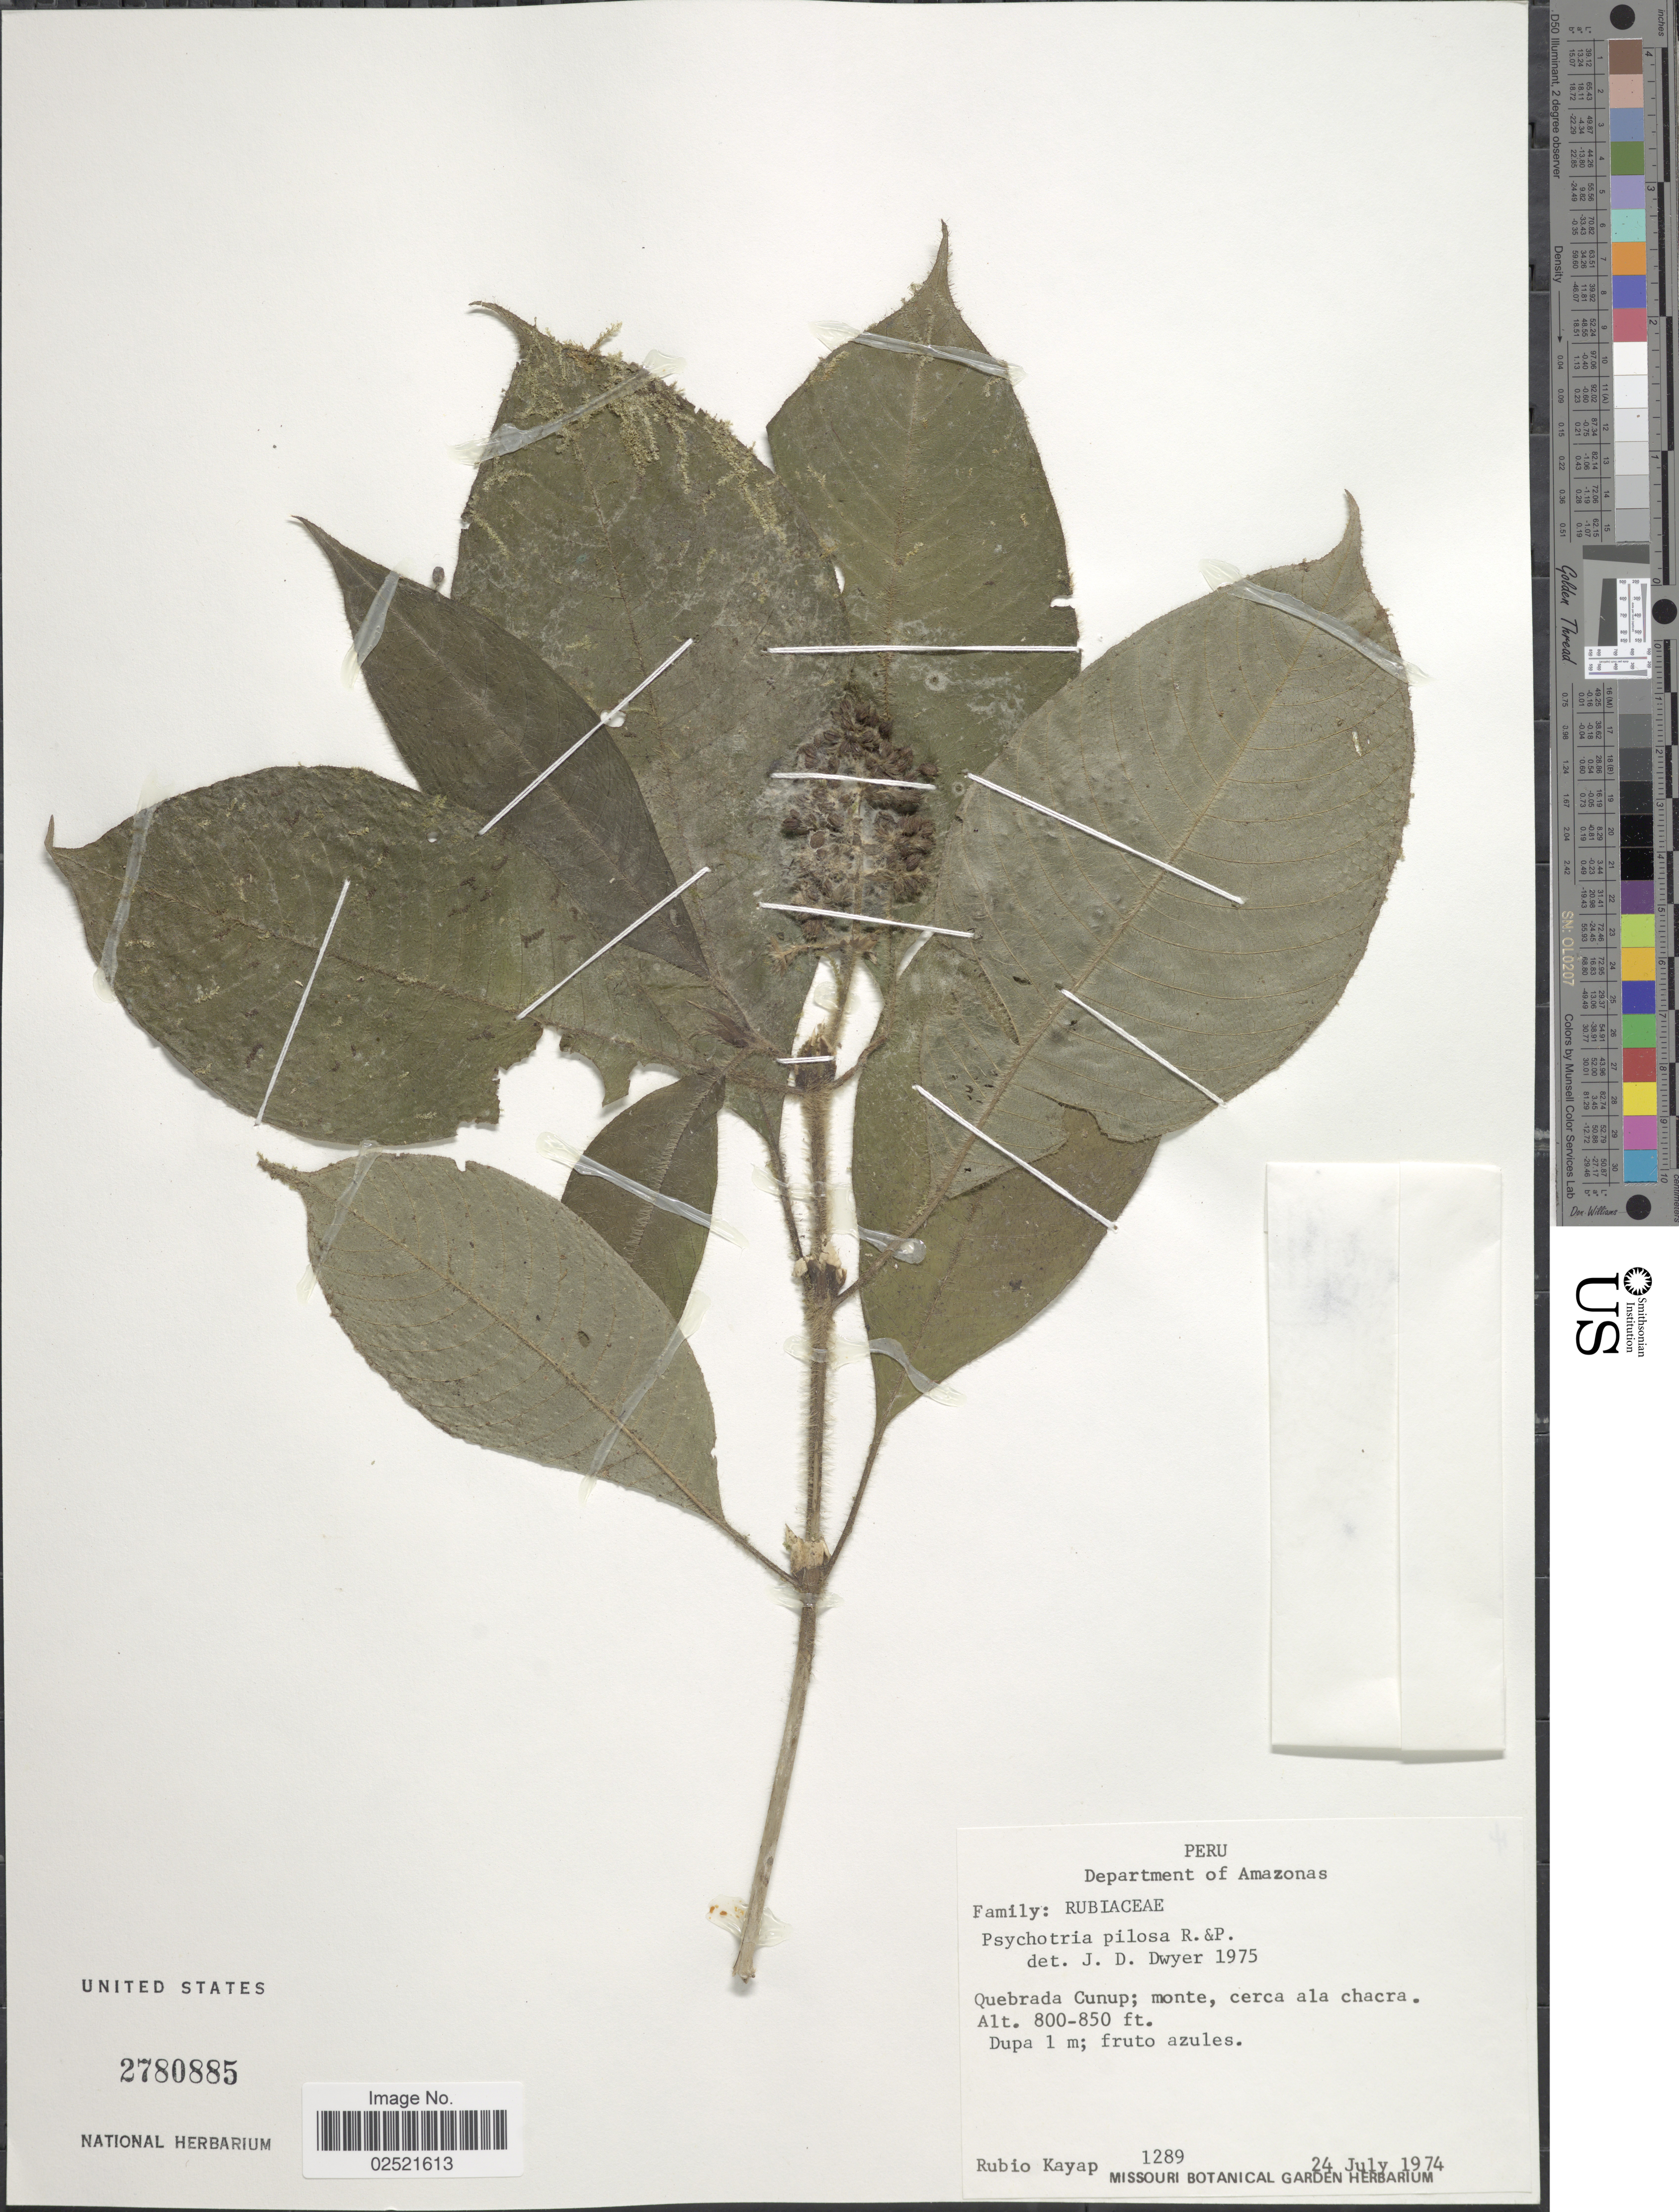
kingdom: Plantae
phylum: Tracheophyta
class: Magnoliopsida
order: Gentianales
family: Rubiaceae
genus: Psychotria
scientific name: Psychotria pilosa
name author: Ruiz & Pav.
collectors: R. Kayap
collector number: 1289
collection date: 1974-07-24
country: Peru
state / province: Amazonas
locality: Quebrada Cunup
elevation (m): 244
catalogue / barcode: US 2780885